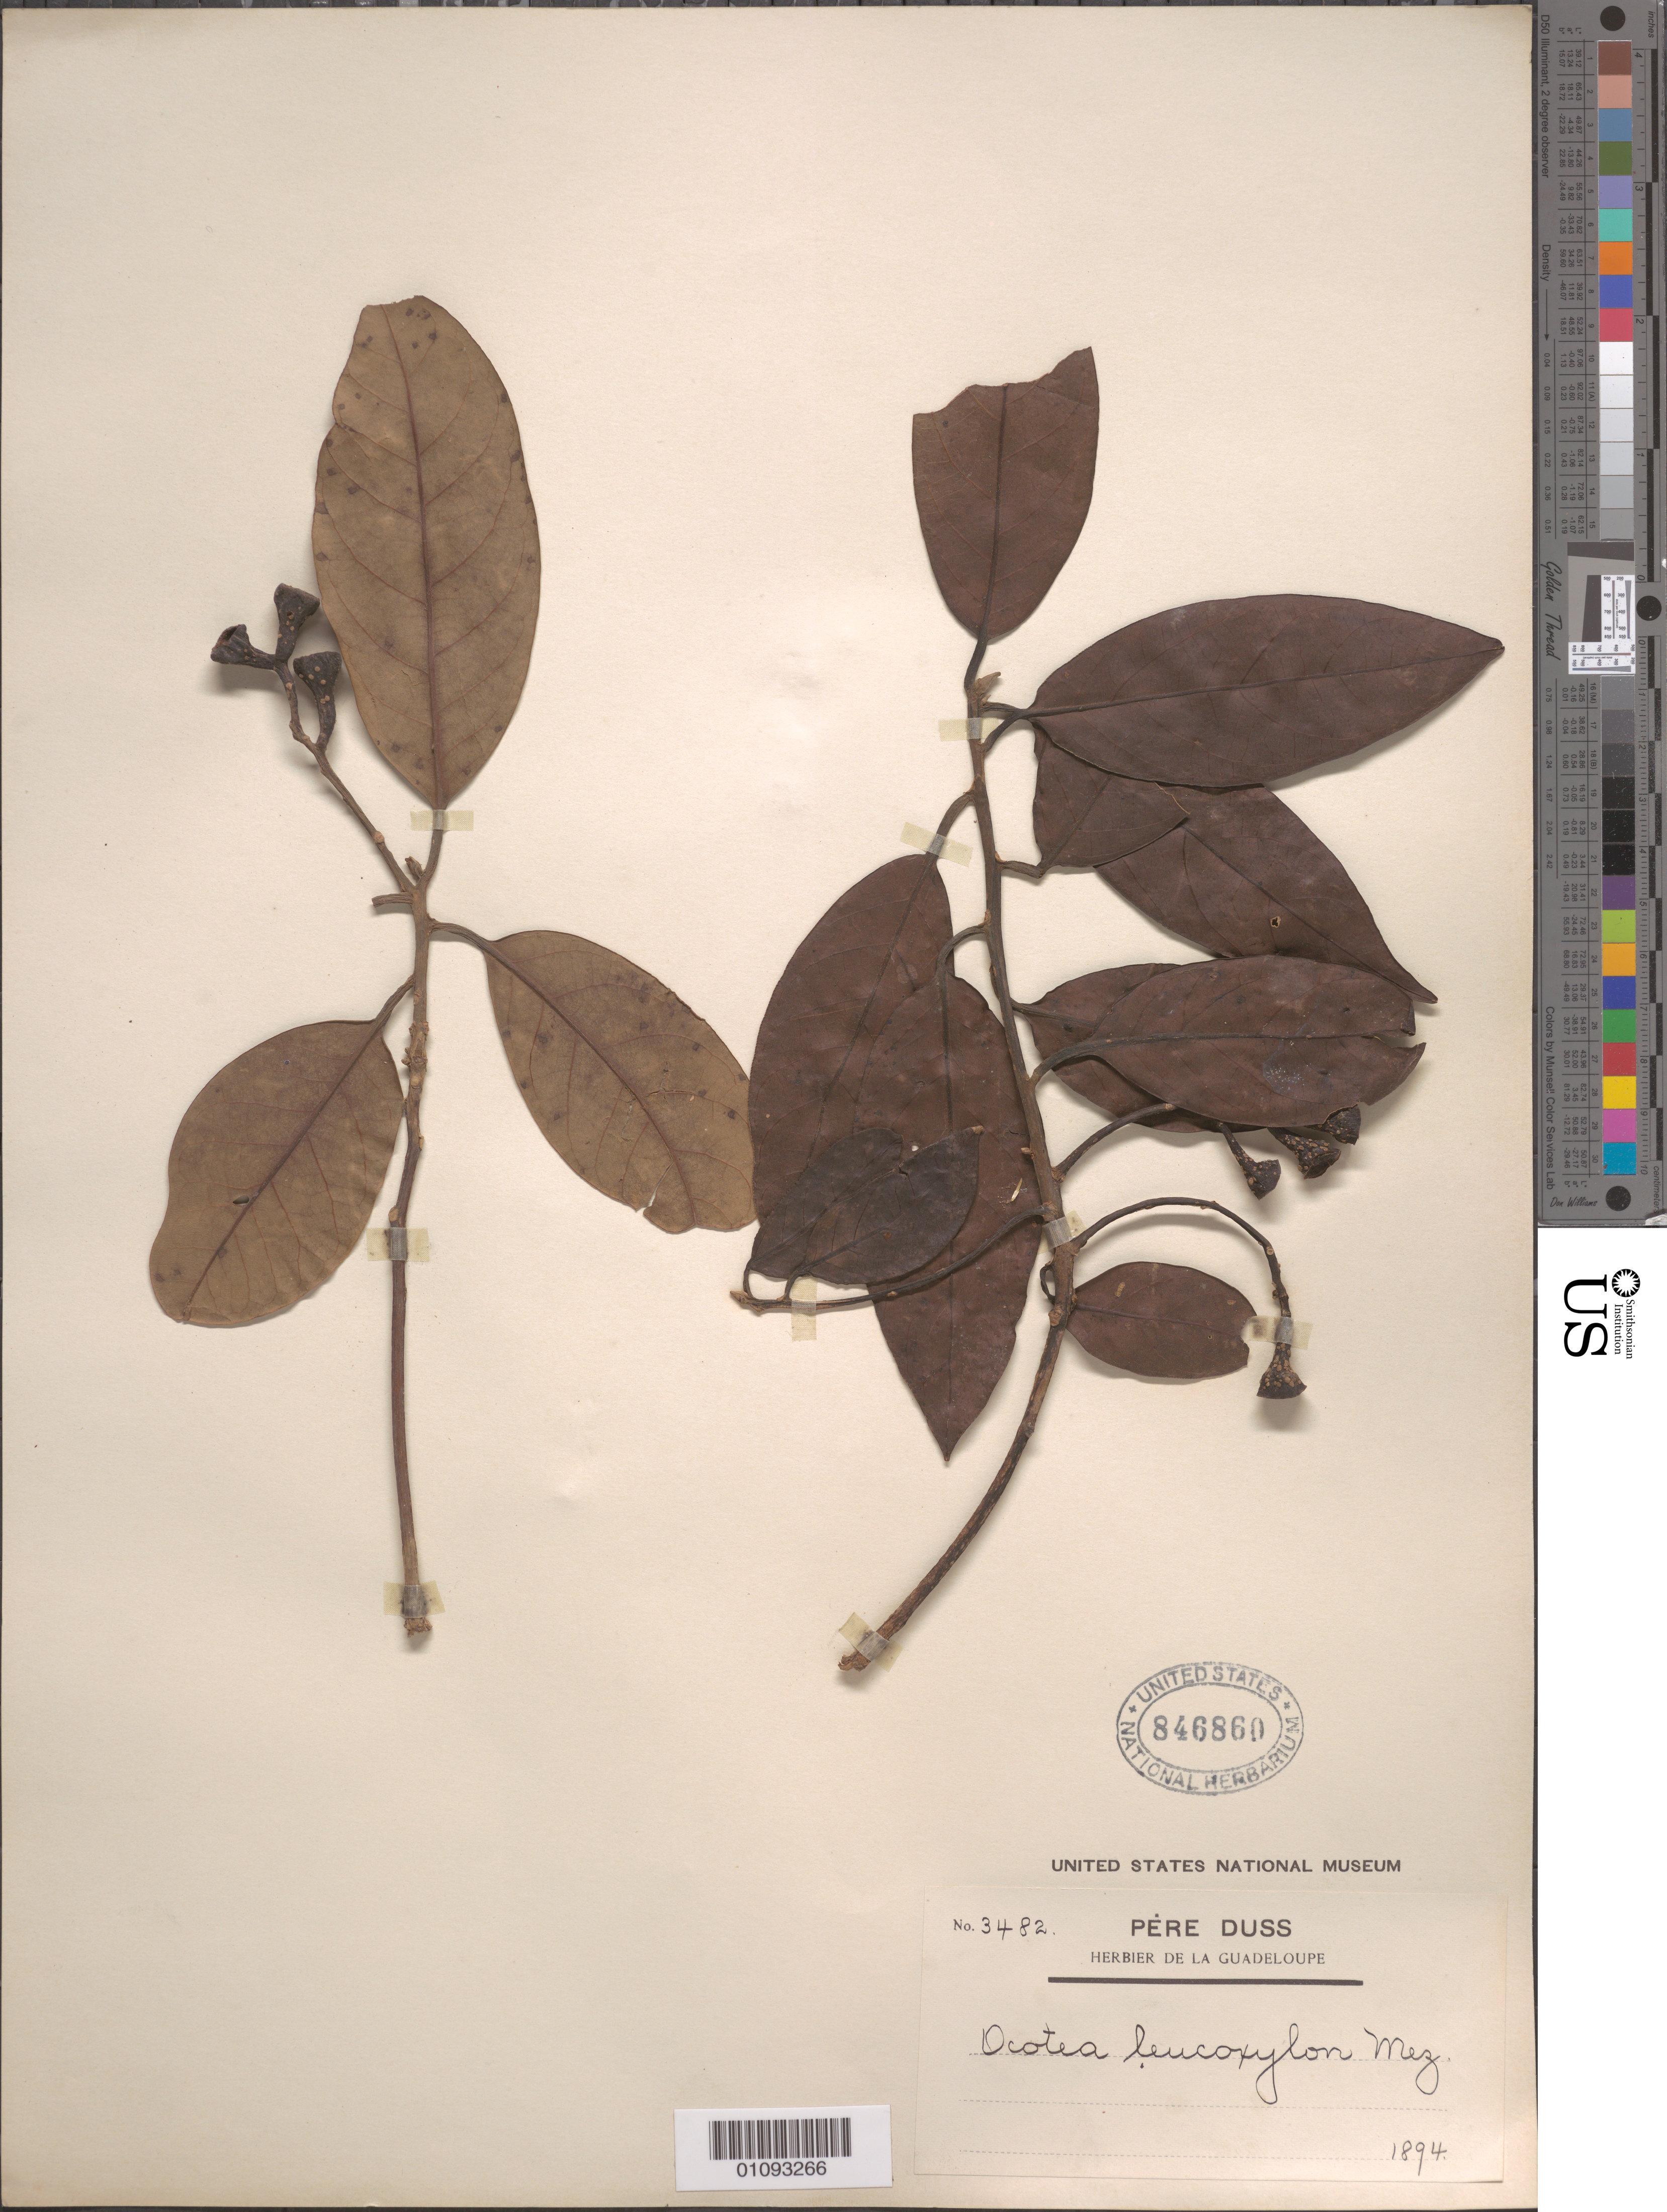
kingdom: Plantae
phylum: Tracheophyta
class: Magnoliopsida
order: Laurales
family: Lauraceae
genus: Ocotea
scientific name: Ocotea leucoxylon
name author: (Sw.) Laness.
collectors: Père Duss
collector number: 3482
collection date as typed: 1894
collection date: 1894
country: Guadeloupe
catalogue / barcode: US 846860